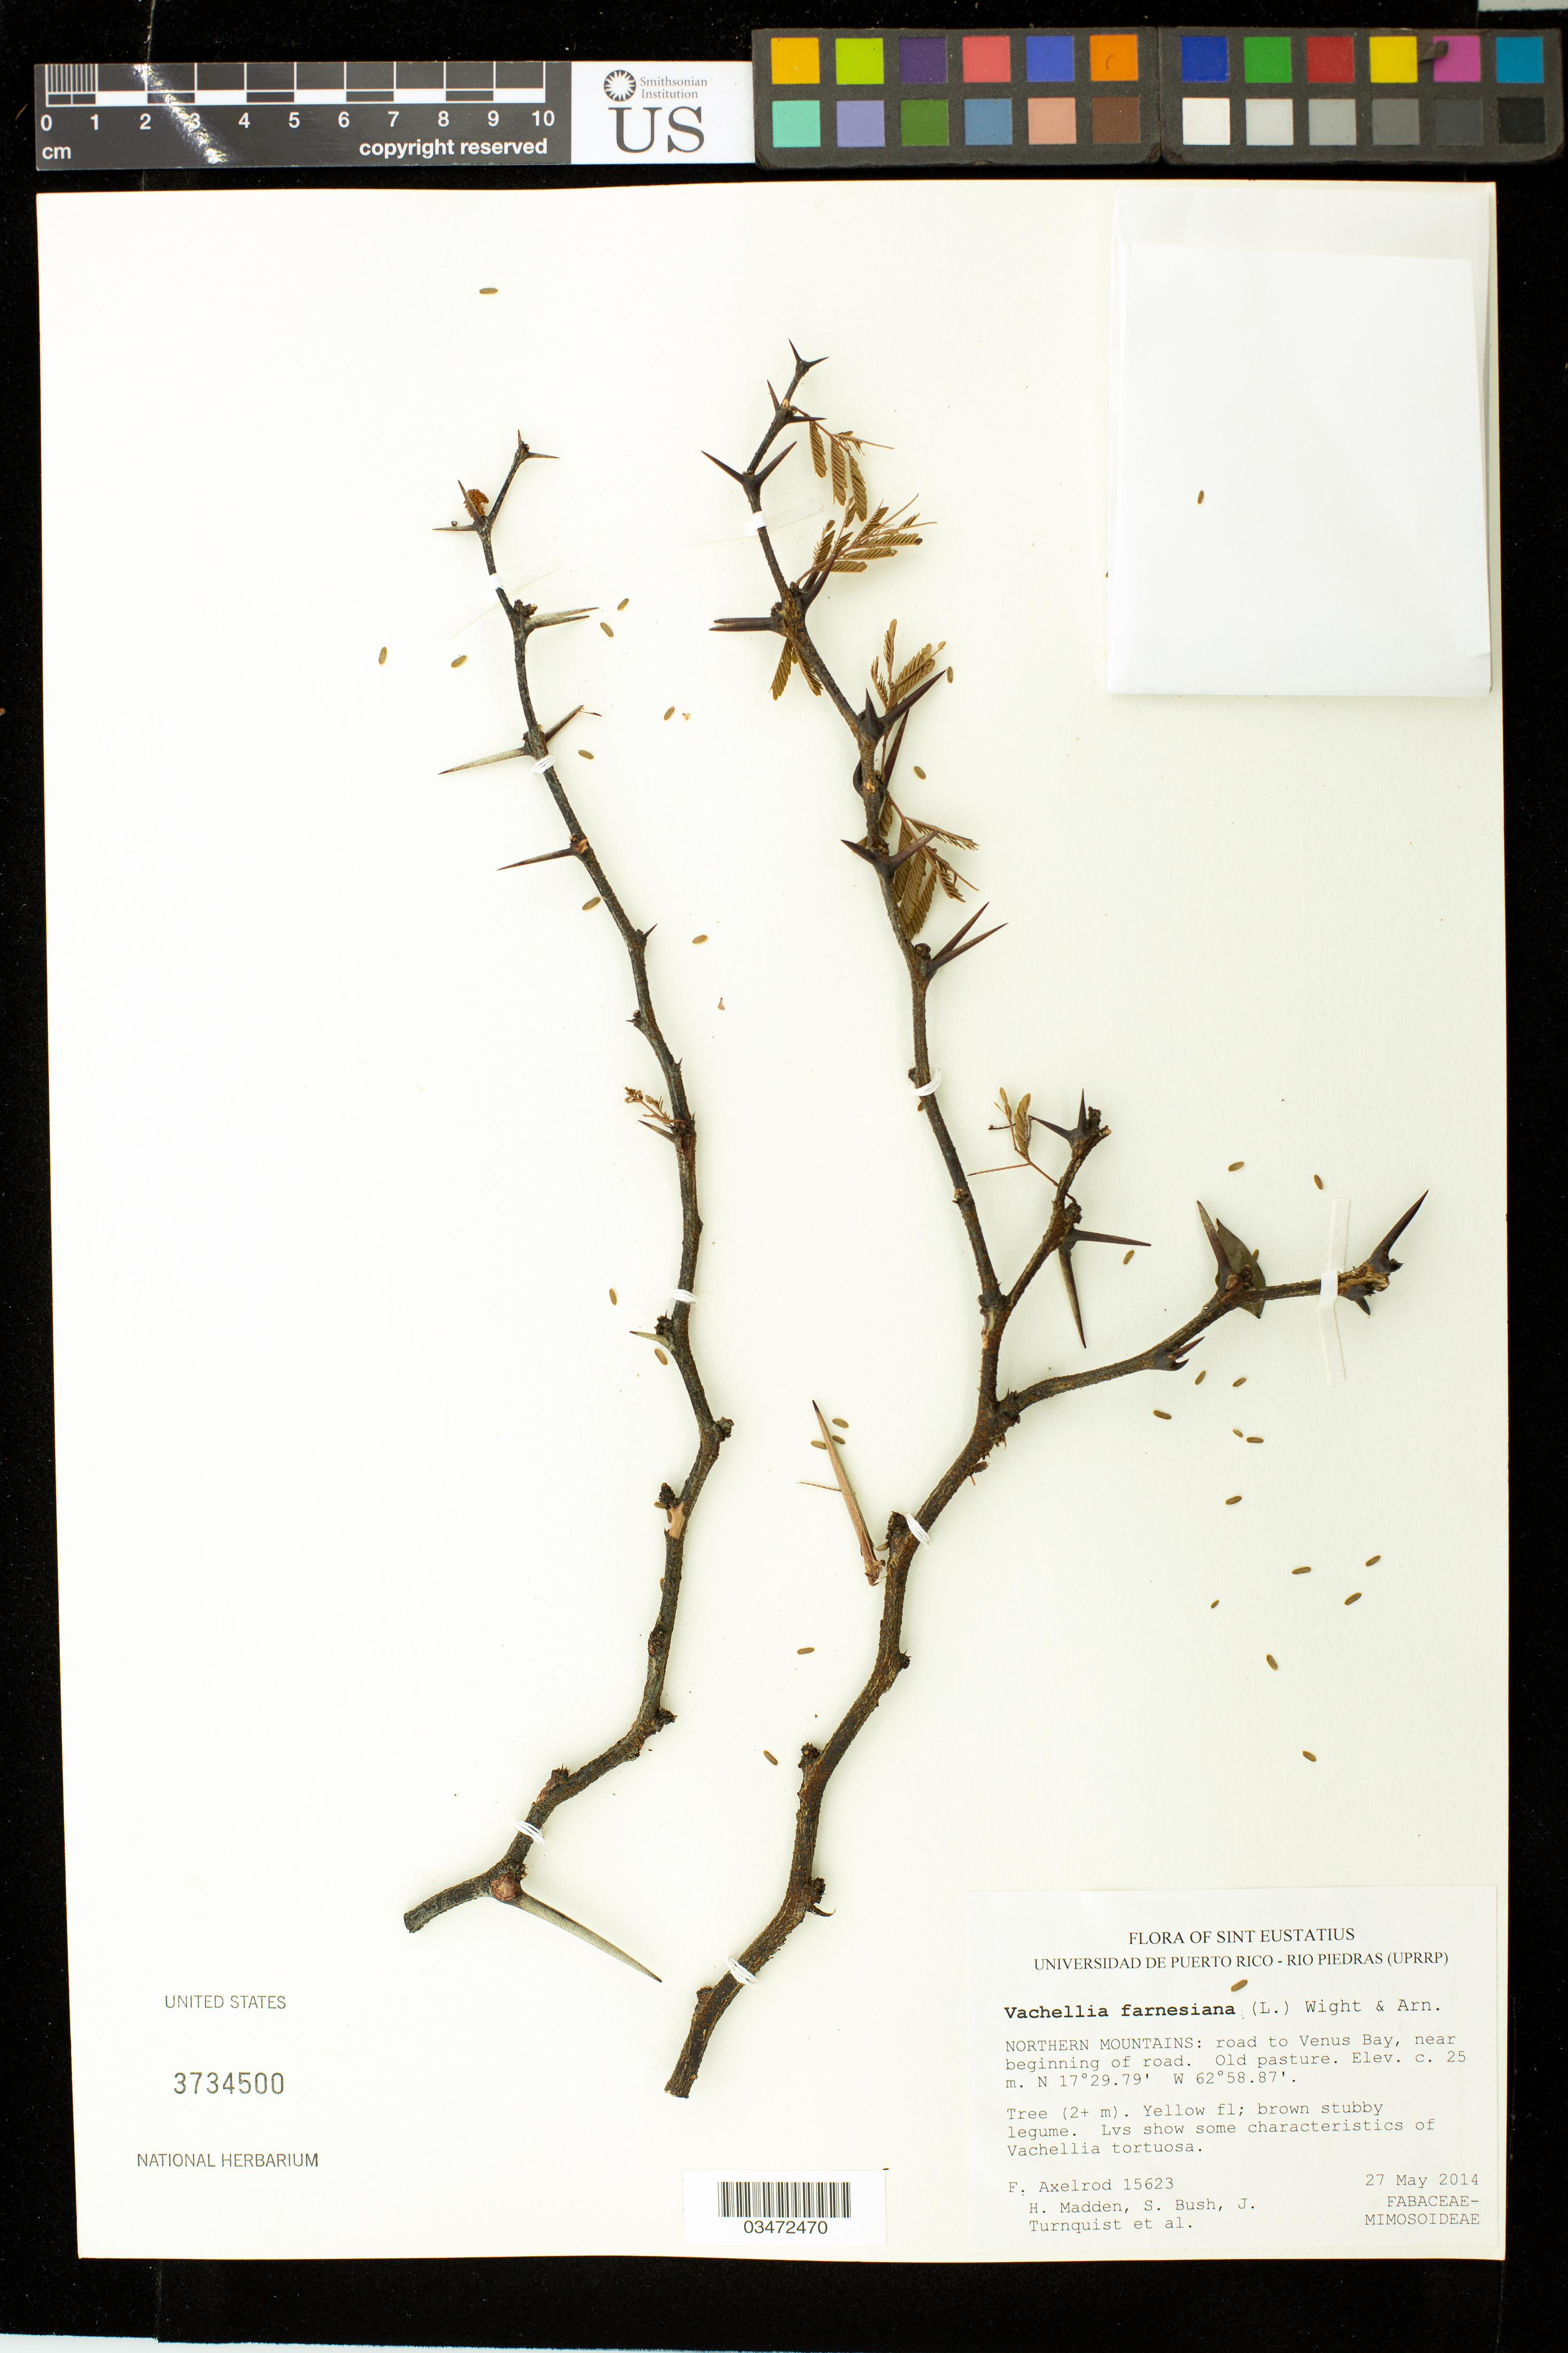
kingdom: Plantae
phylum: Tracheophyta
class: Magnoliopsida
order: Fabales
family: Fabaceae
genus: Vachellia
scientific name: Vachellia farnesiana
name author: (L.) Wight & Arn.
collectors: F. S. Axelrod et al.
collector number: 15623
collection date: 2014-05-27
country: Netherlands Antilles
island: St. Eustatius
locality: Northern Mountains. Road to Venus Bay, near beginning of road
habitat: Old pasture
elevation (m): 25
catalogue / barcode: US 3734500